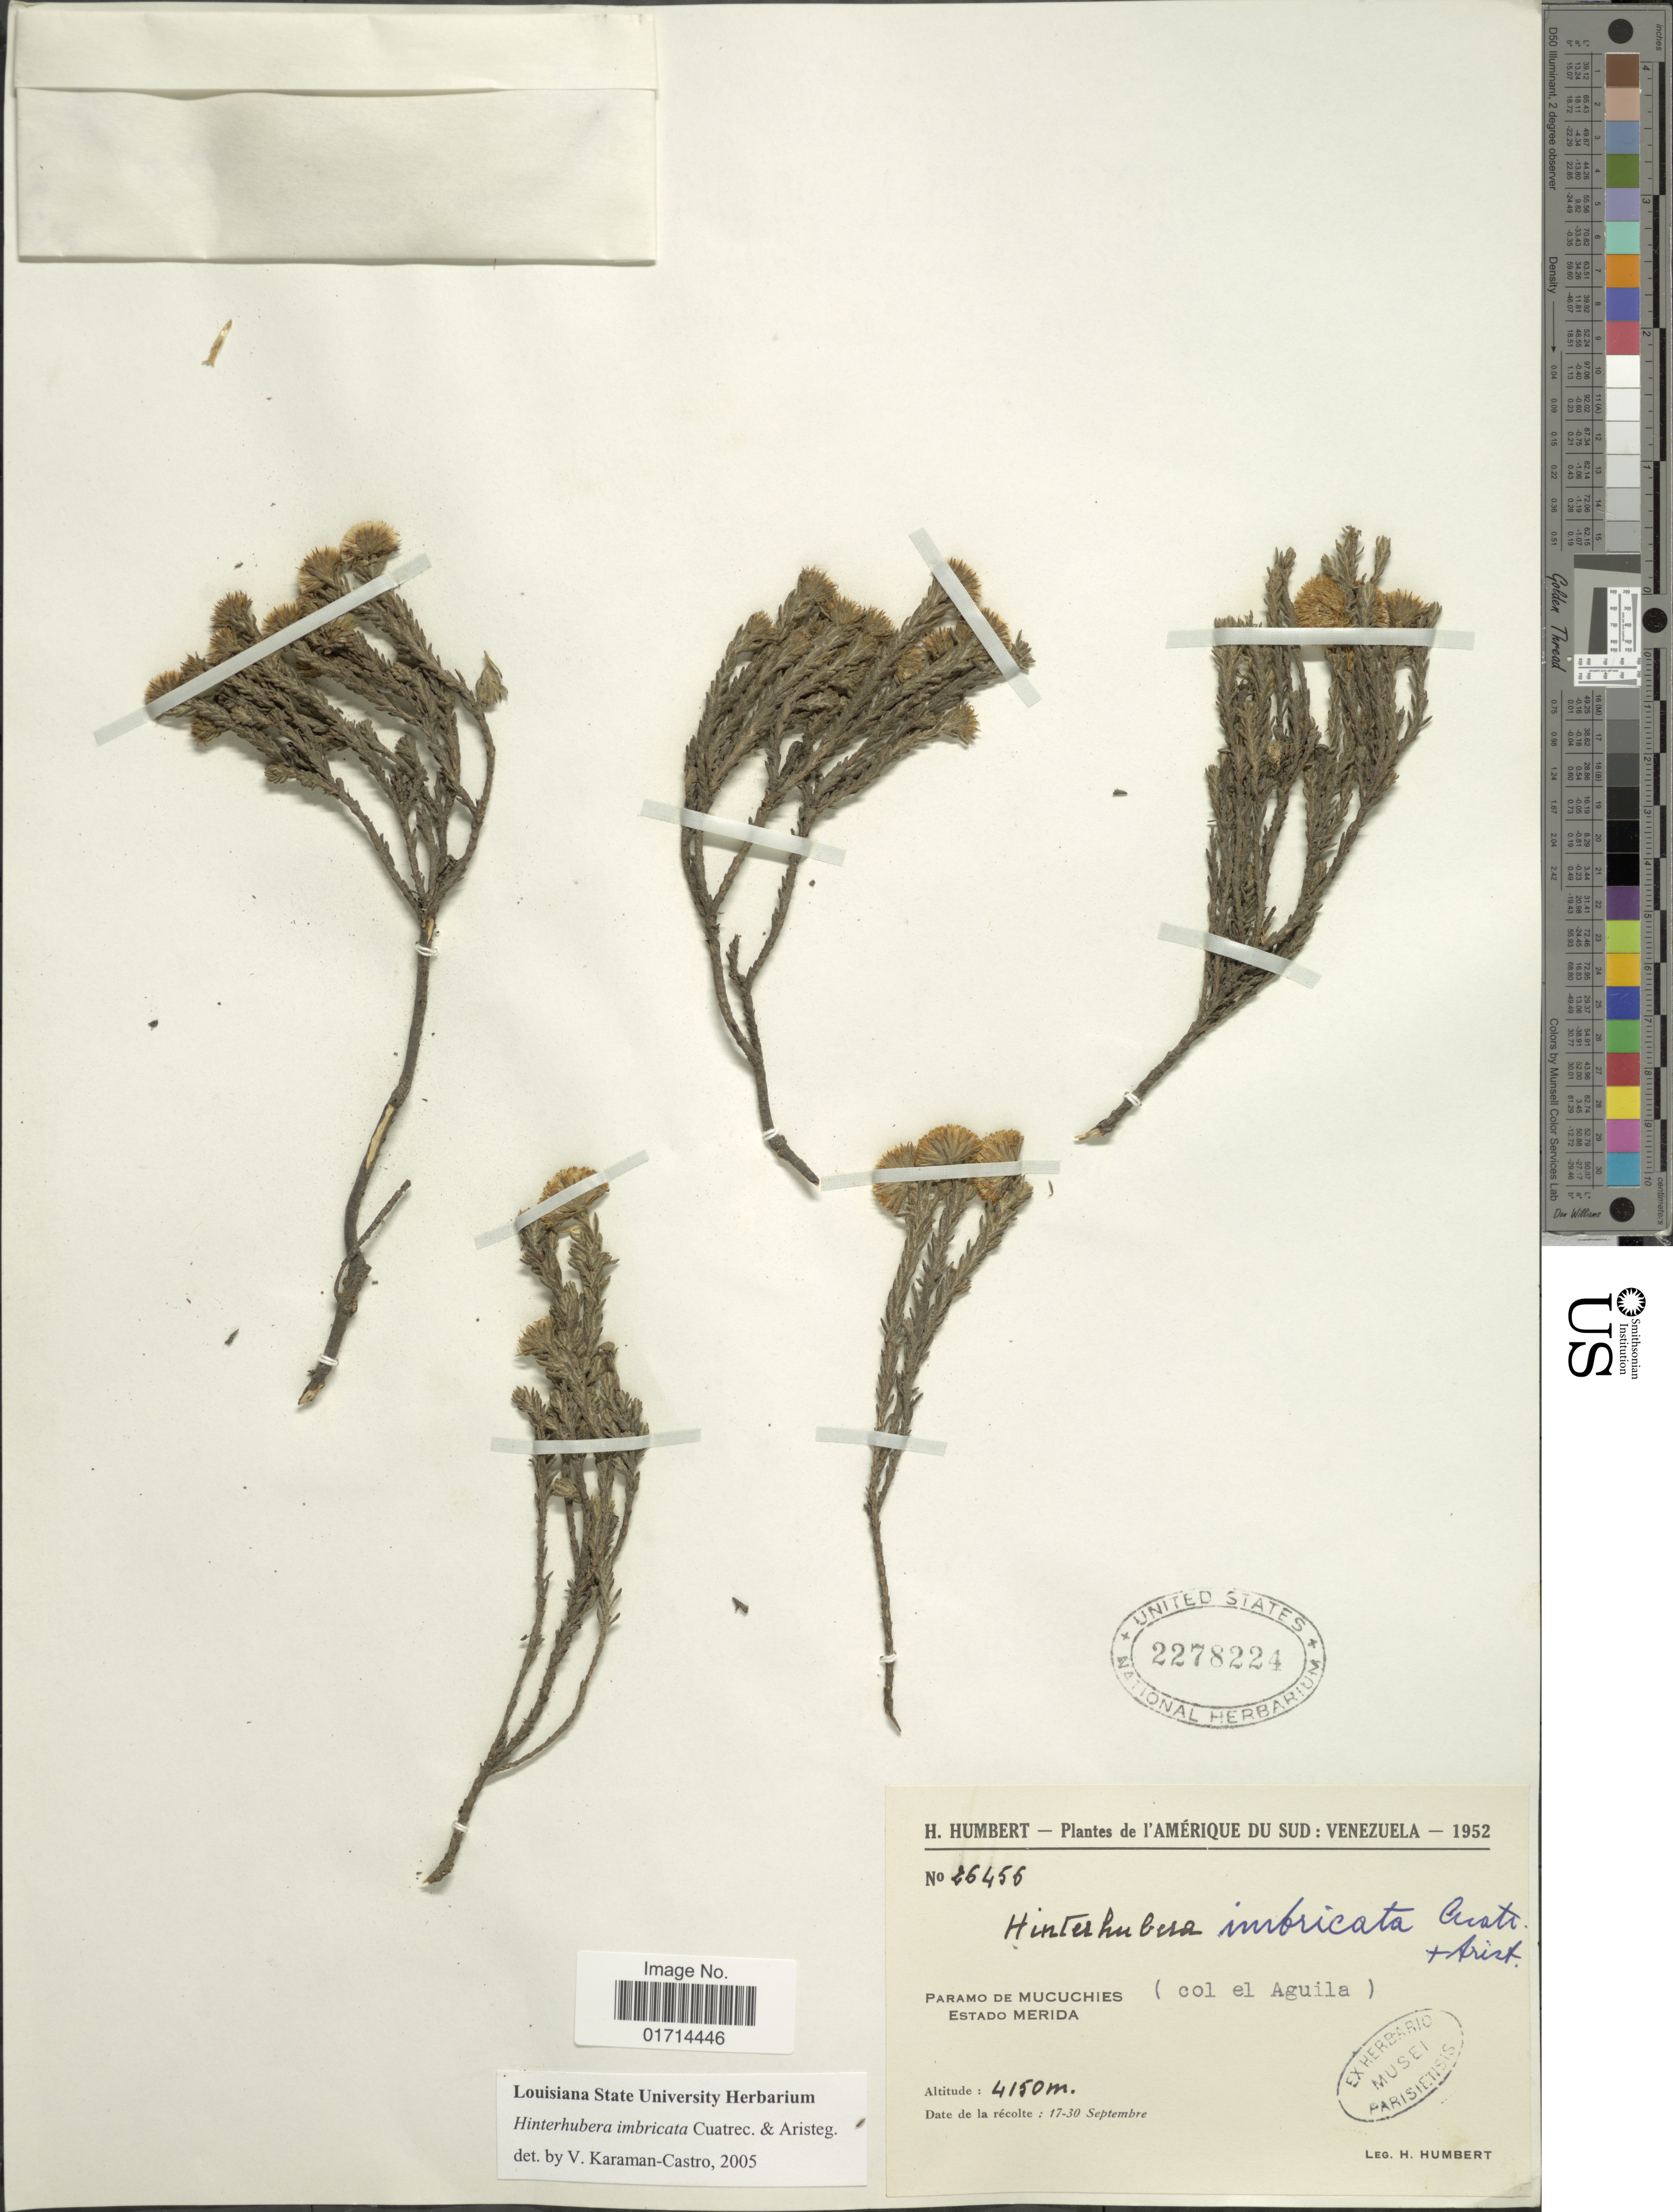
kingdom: Plantae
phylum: Tracheophyta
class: Magnoliopsida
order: Asterales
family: Asteraceae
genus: Hinterhubera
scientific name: Hinterhubera imbricata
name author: Cuatrec. & Aristeg.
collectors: H. Humbert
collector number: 26456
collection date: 1952-09-17/1952-09-30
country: Venezuela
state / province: Mérida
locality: Paramo de Mucuchies ( col el Aguila)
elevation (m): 4150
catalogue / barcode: US 2278224